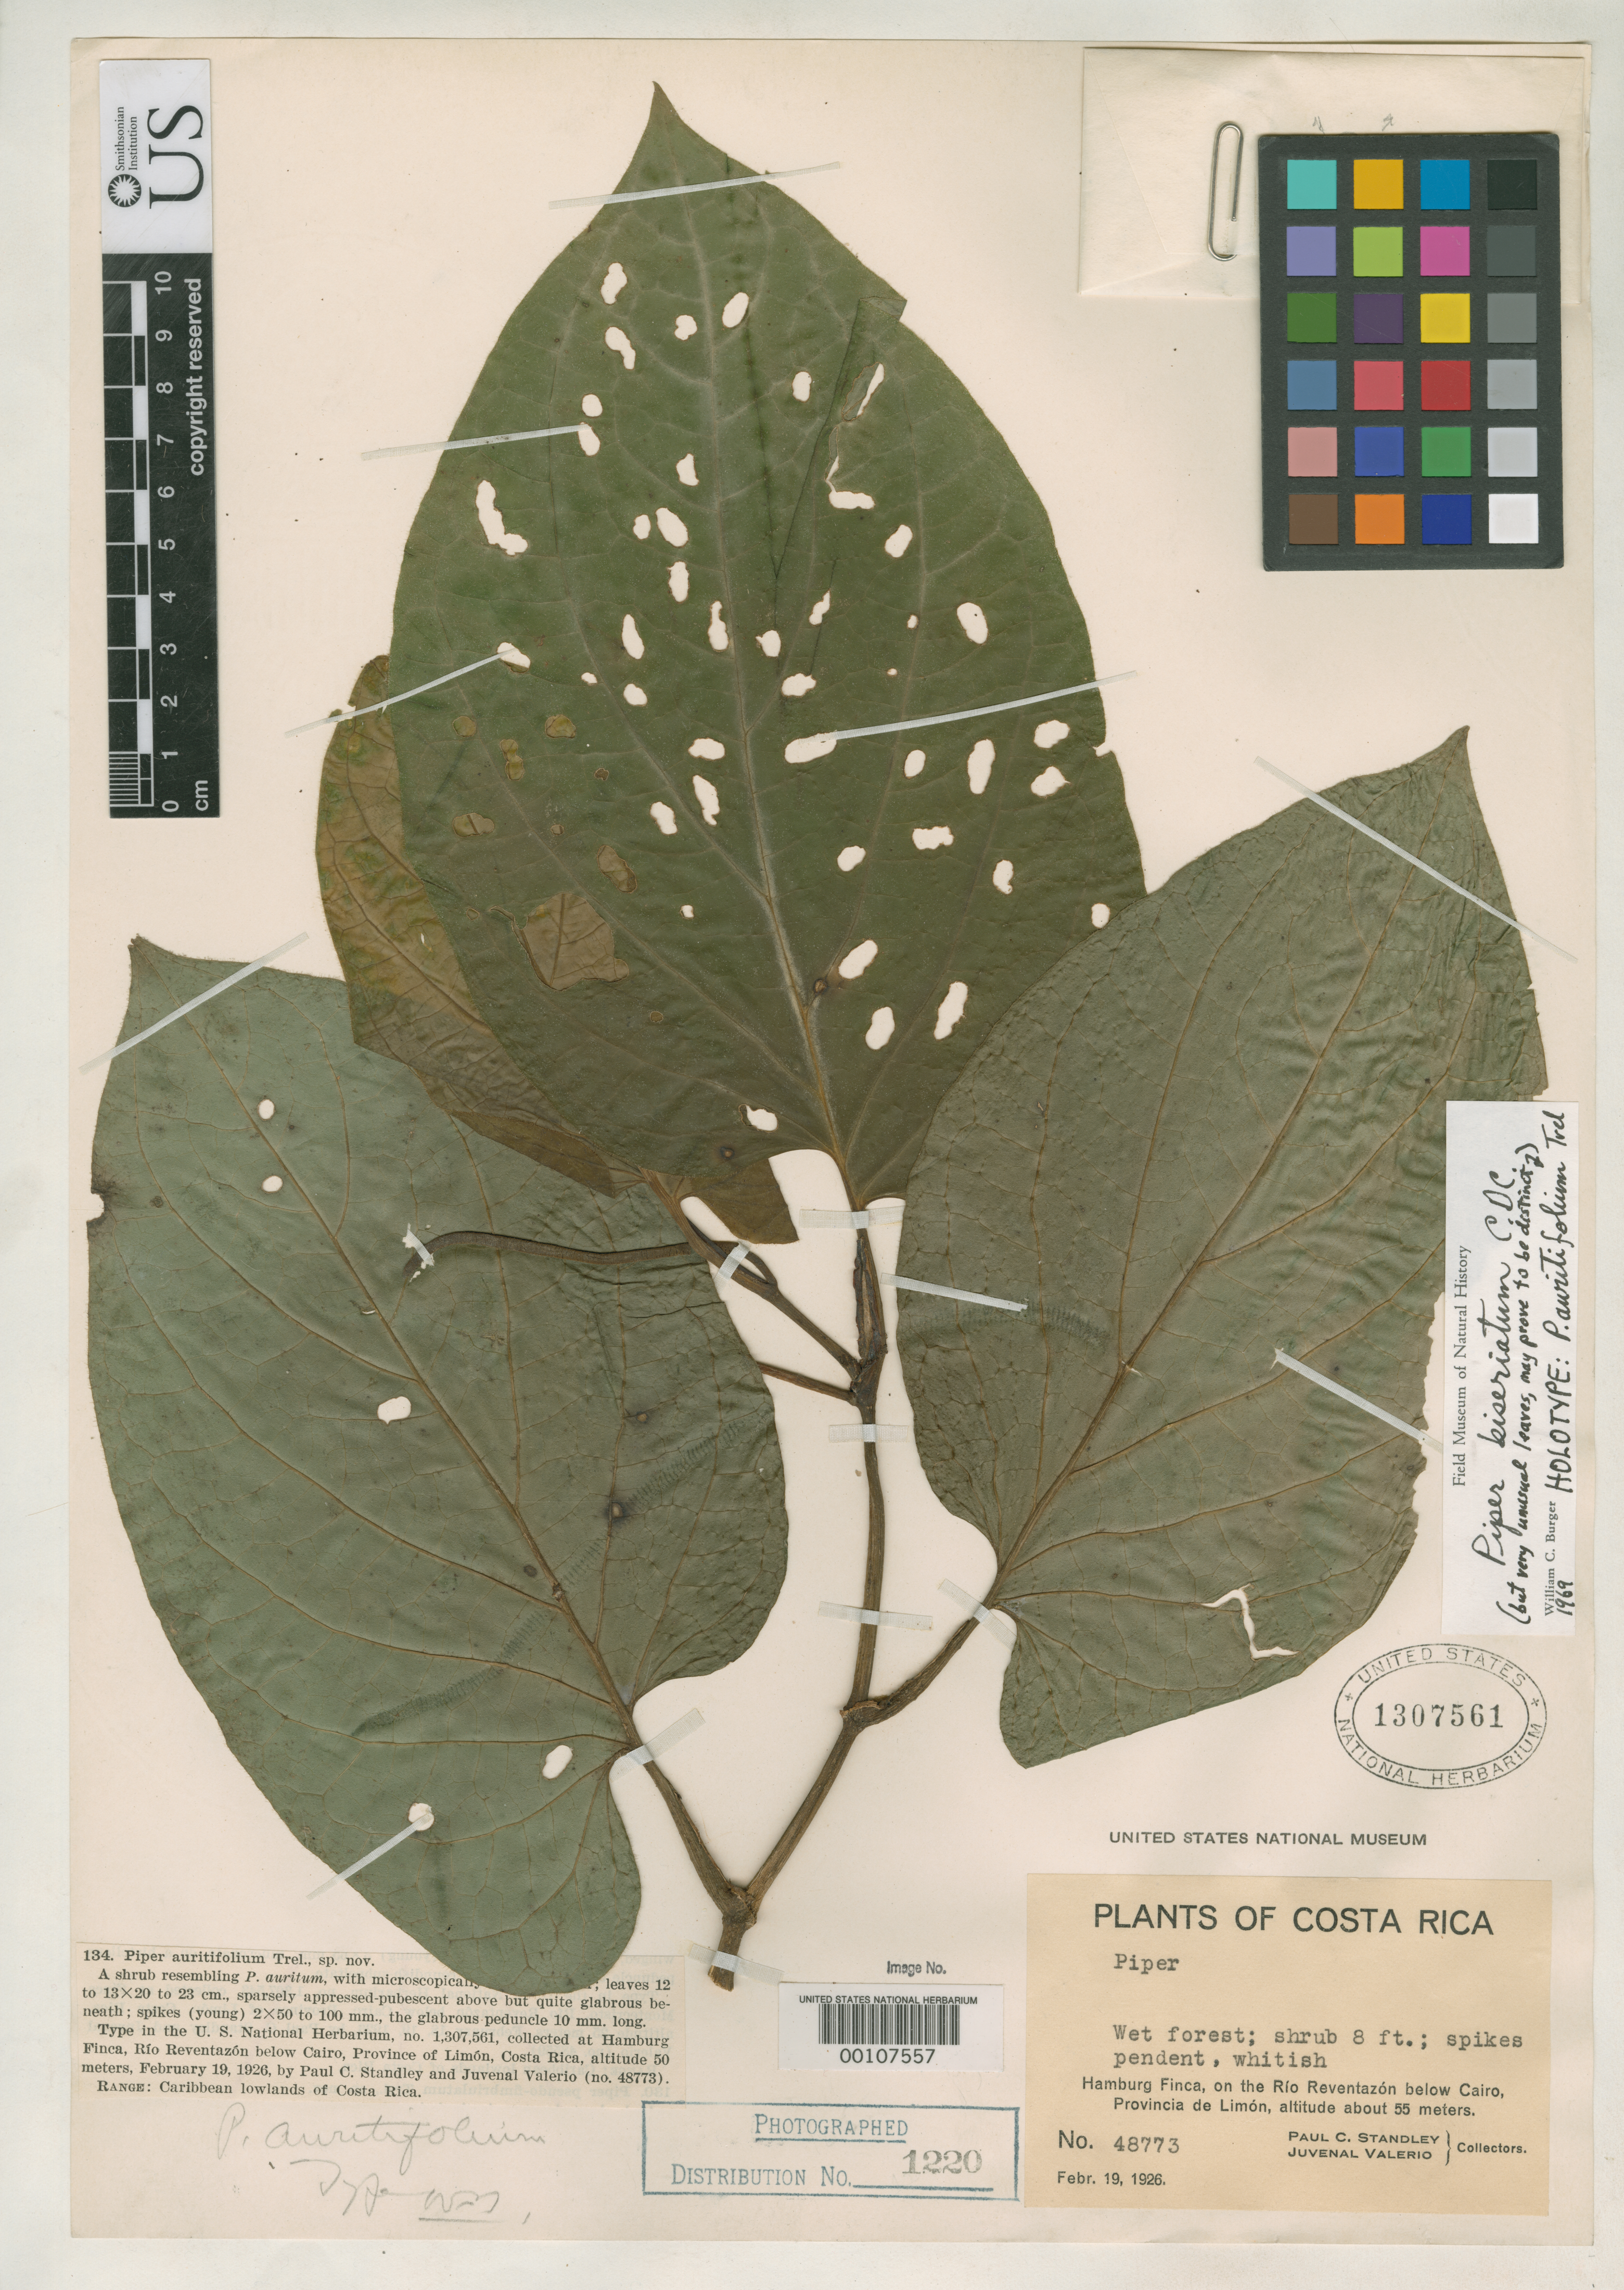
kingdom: Plantae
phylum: Tracheophyta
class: Magnoliopsida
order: Piperales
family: Piperaceae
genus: Piper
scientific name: Piper auritifolium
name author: Trel.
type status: Holotype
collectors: P. C. Standley & J. Valerio R.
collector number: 48773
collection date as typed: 19 Feb 1926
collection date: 1926-02-19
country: Costa Rica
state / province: Limón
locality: Hamburg Finca, Rio Reventazon below Cairo.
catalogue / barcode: US 1307561